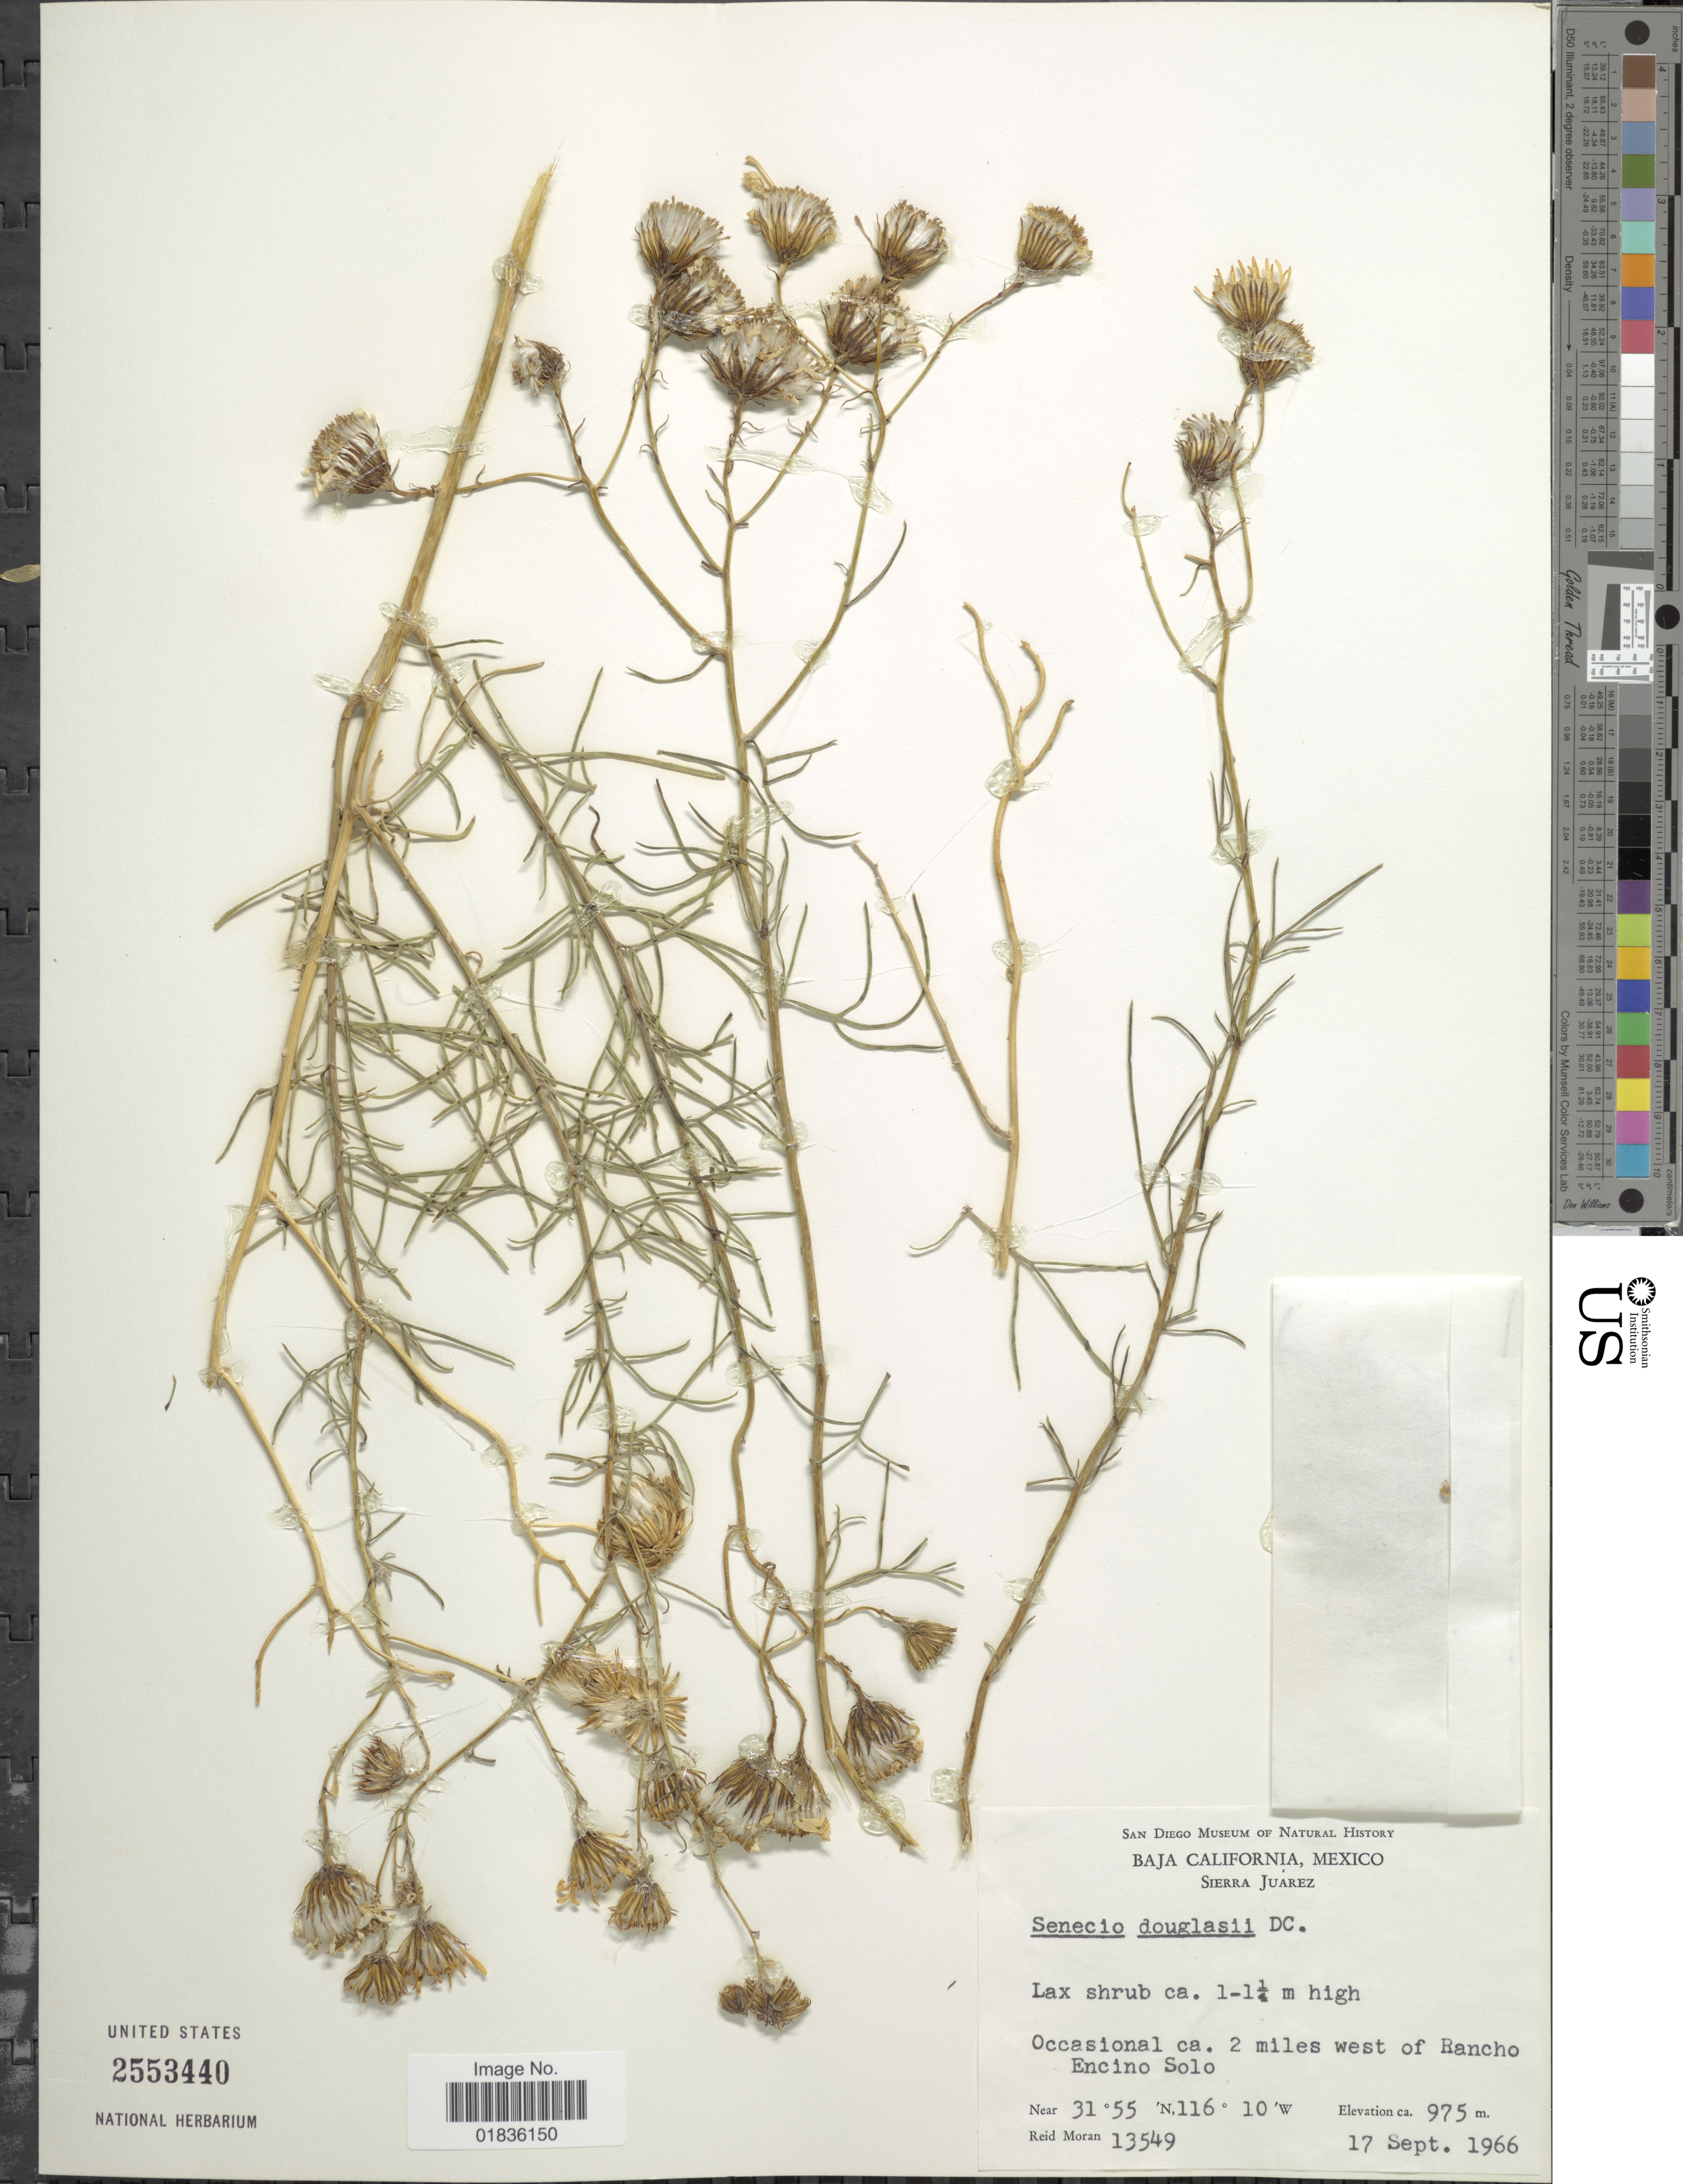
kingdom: Plantae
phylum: Tracheophyta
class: Magnoliopsida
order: Asterales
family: Asteraceae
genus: Senecio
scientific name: Senecio flaccidus var. douglasii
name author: (DC.) B.L. Turner & T.M. Barkley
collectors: R. V. Moran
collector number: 13549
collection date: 1966-09-17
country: Mexico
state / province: Baja California Norte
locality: Sierra Juarez, occasional ca. 2 miles west of Rancho Encino Solo.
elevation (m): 975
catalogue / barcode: US 2553440